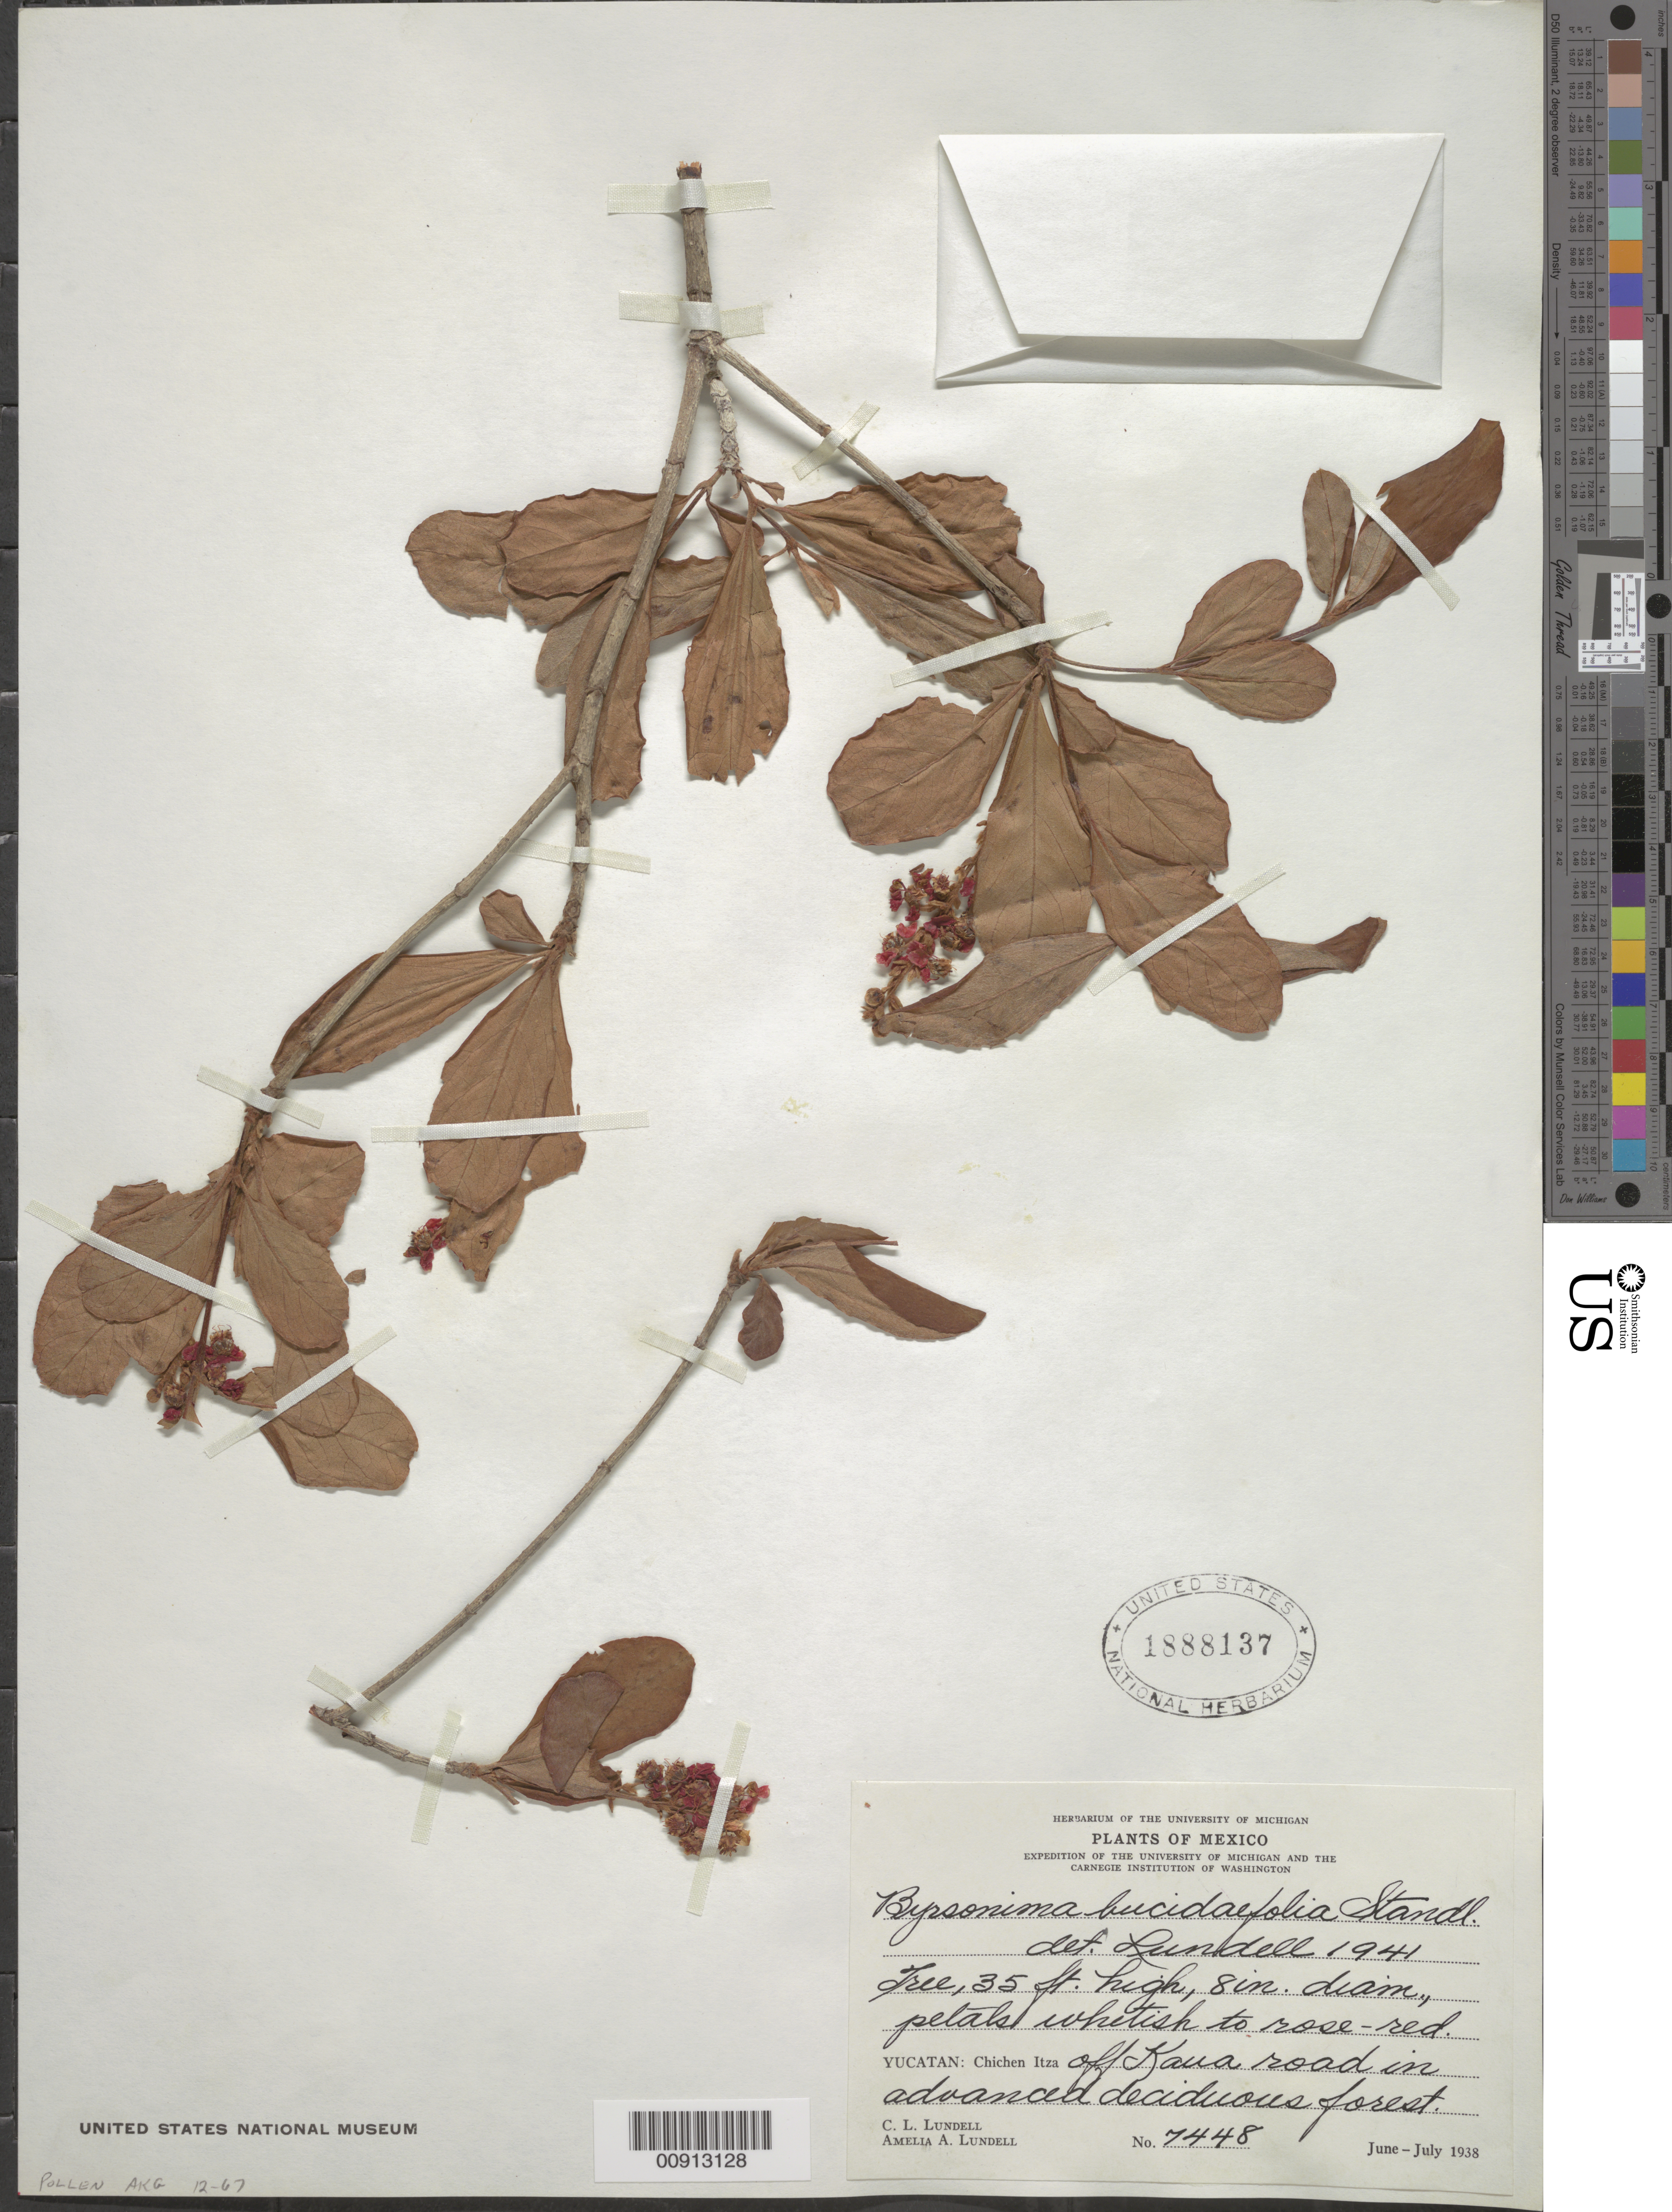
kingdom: Plantae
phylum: Tracheophyta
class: Magnoliopsida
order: Malpighiales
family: Malpighiaceae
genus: Byrsonima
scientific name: Byrsonima bucidifolia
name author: Standl.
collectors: C. L. Lundell & A. A. Lundell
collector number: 7448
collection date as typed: Jun 1938 to -- Jul 1938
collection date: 1938-06/1938-07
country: Mexico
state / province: Yucatán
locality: Yucatán: Chichen Itza off Kaua road.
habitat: In advanced deciduous forest.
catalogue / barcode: US 1888137